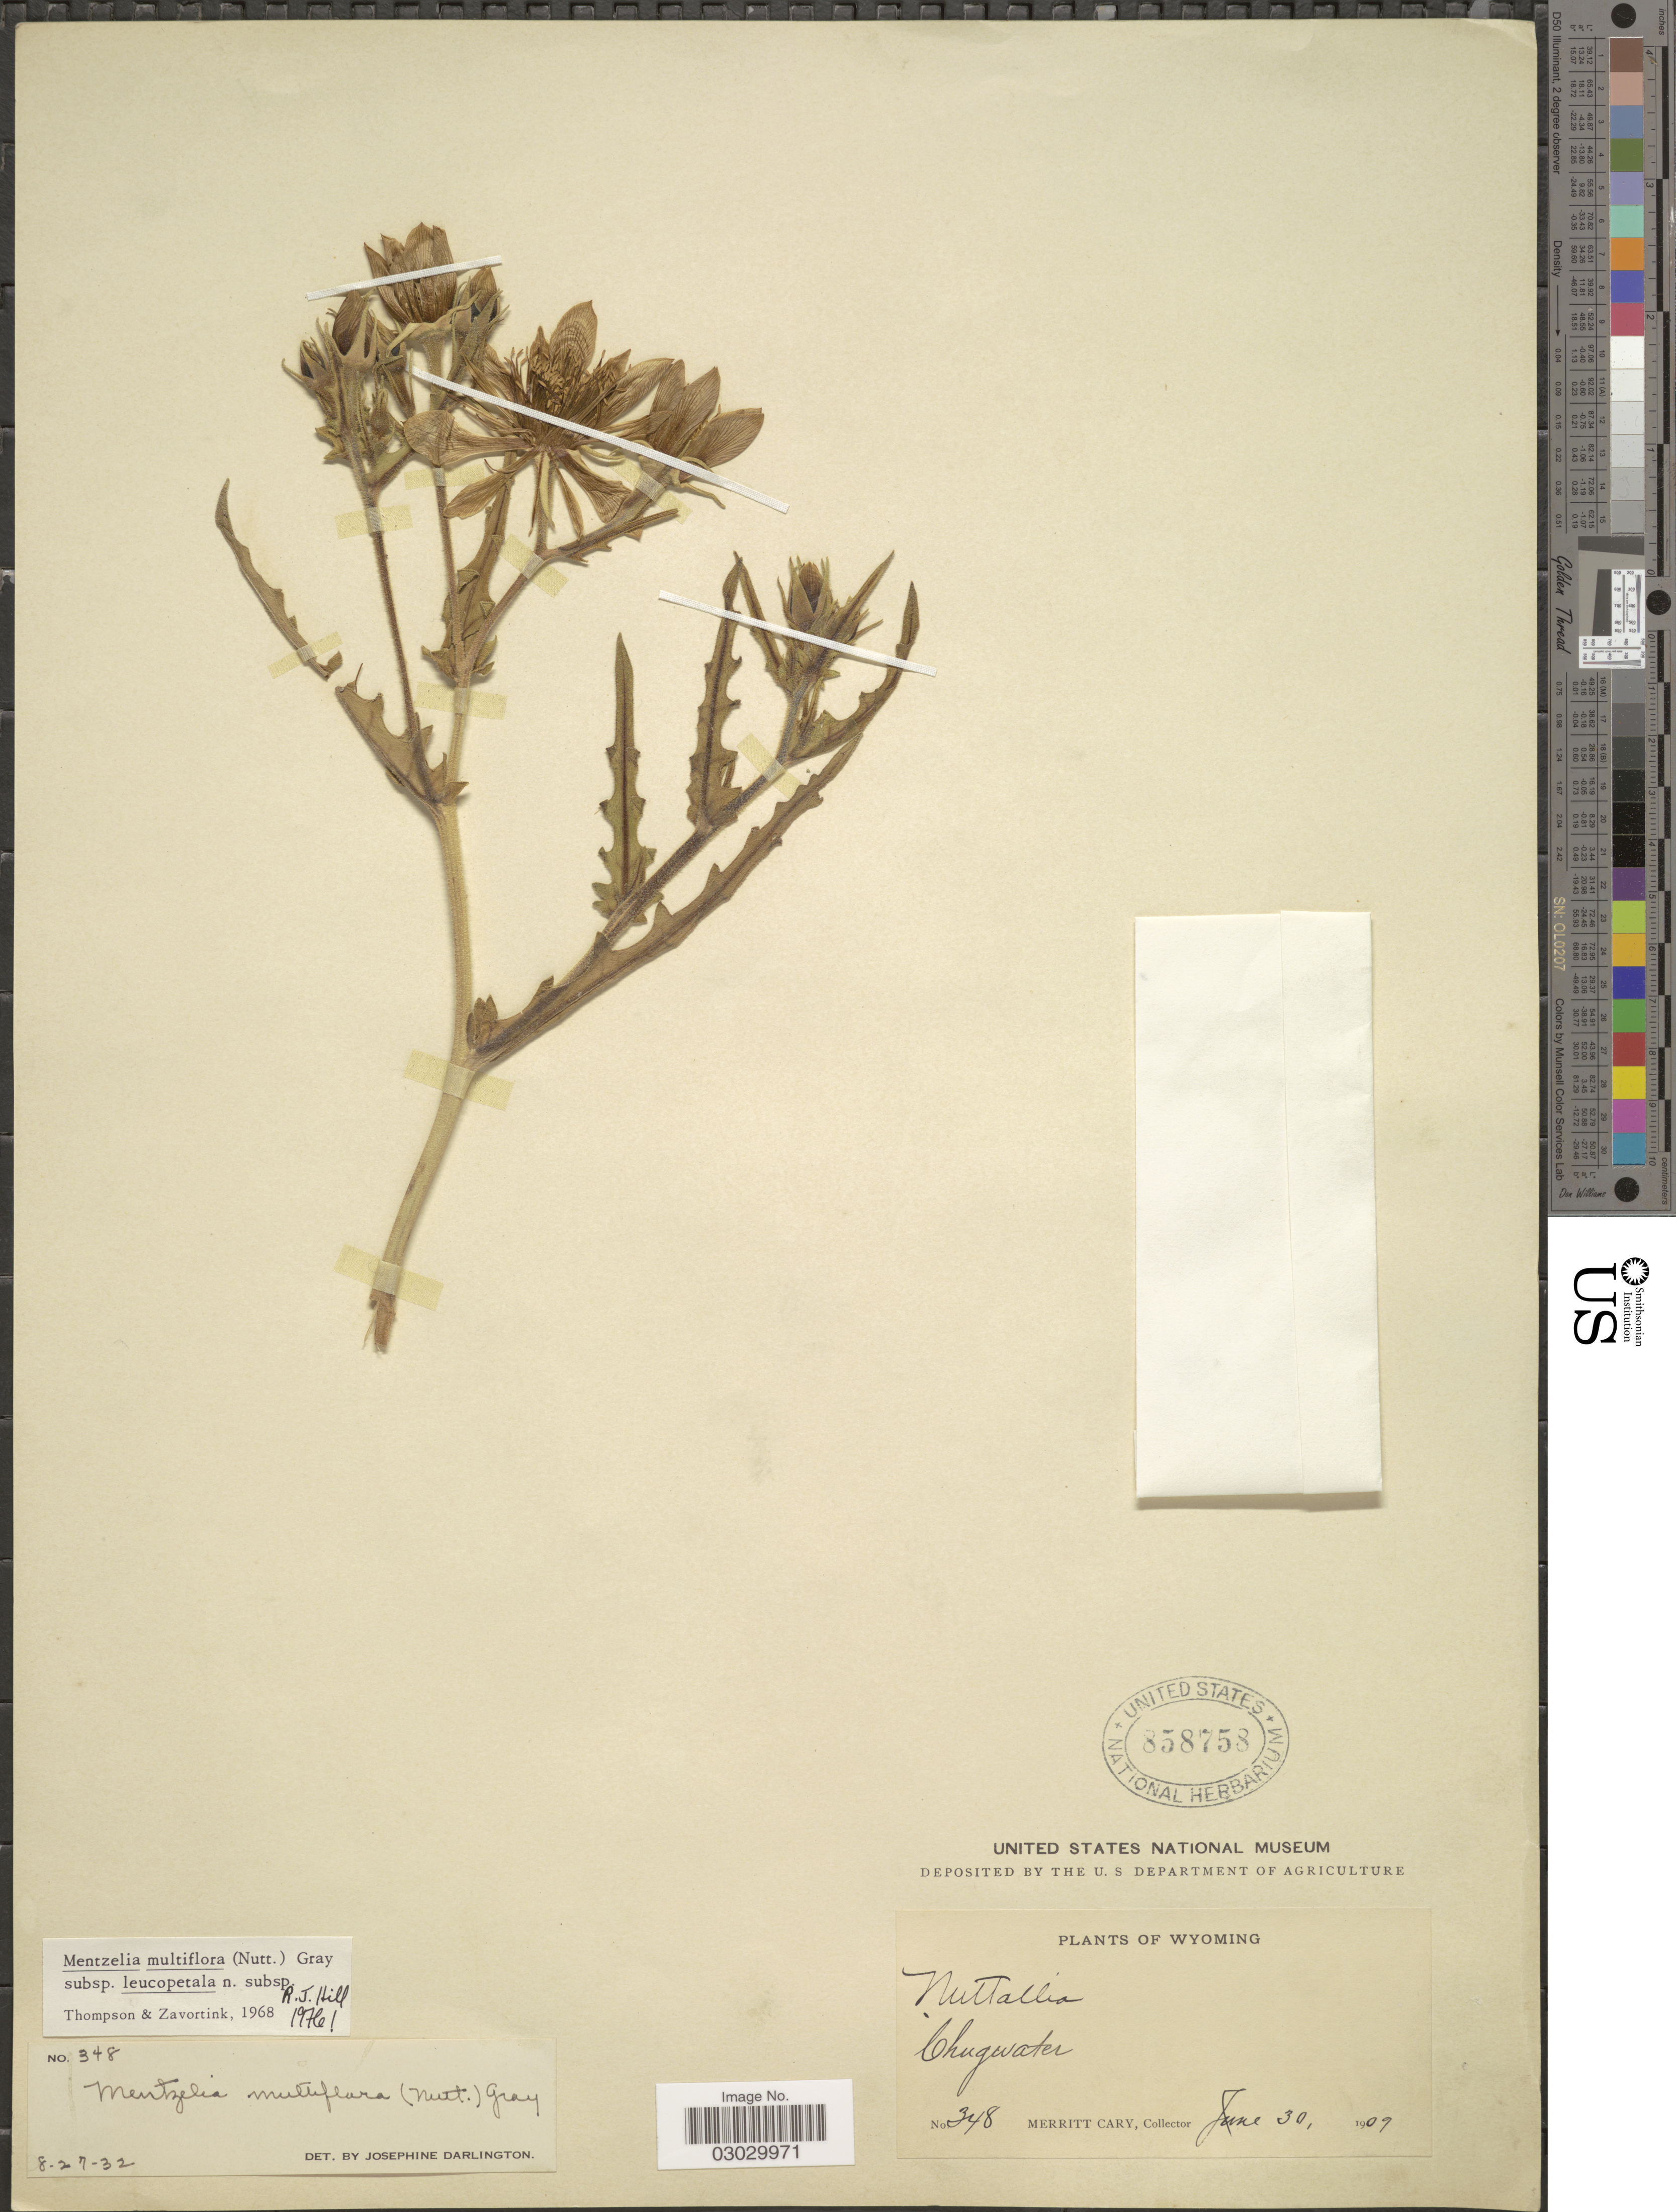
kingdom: Plantae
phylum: Tracheophyta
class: Magnoliopsida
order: Cornales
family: Loasaceae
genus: Mentzelia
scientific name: Mentzelia multiflora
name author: (Nutt.) A. Gray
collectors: M. Cary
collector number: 348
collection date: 1909-06-30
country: United States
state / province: Wyoming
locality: Chugwater.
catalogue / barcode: US 858758